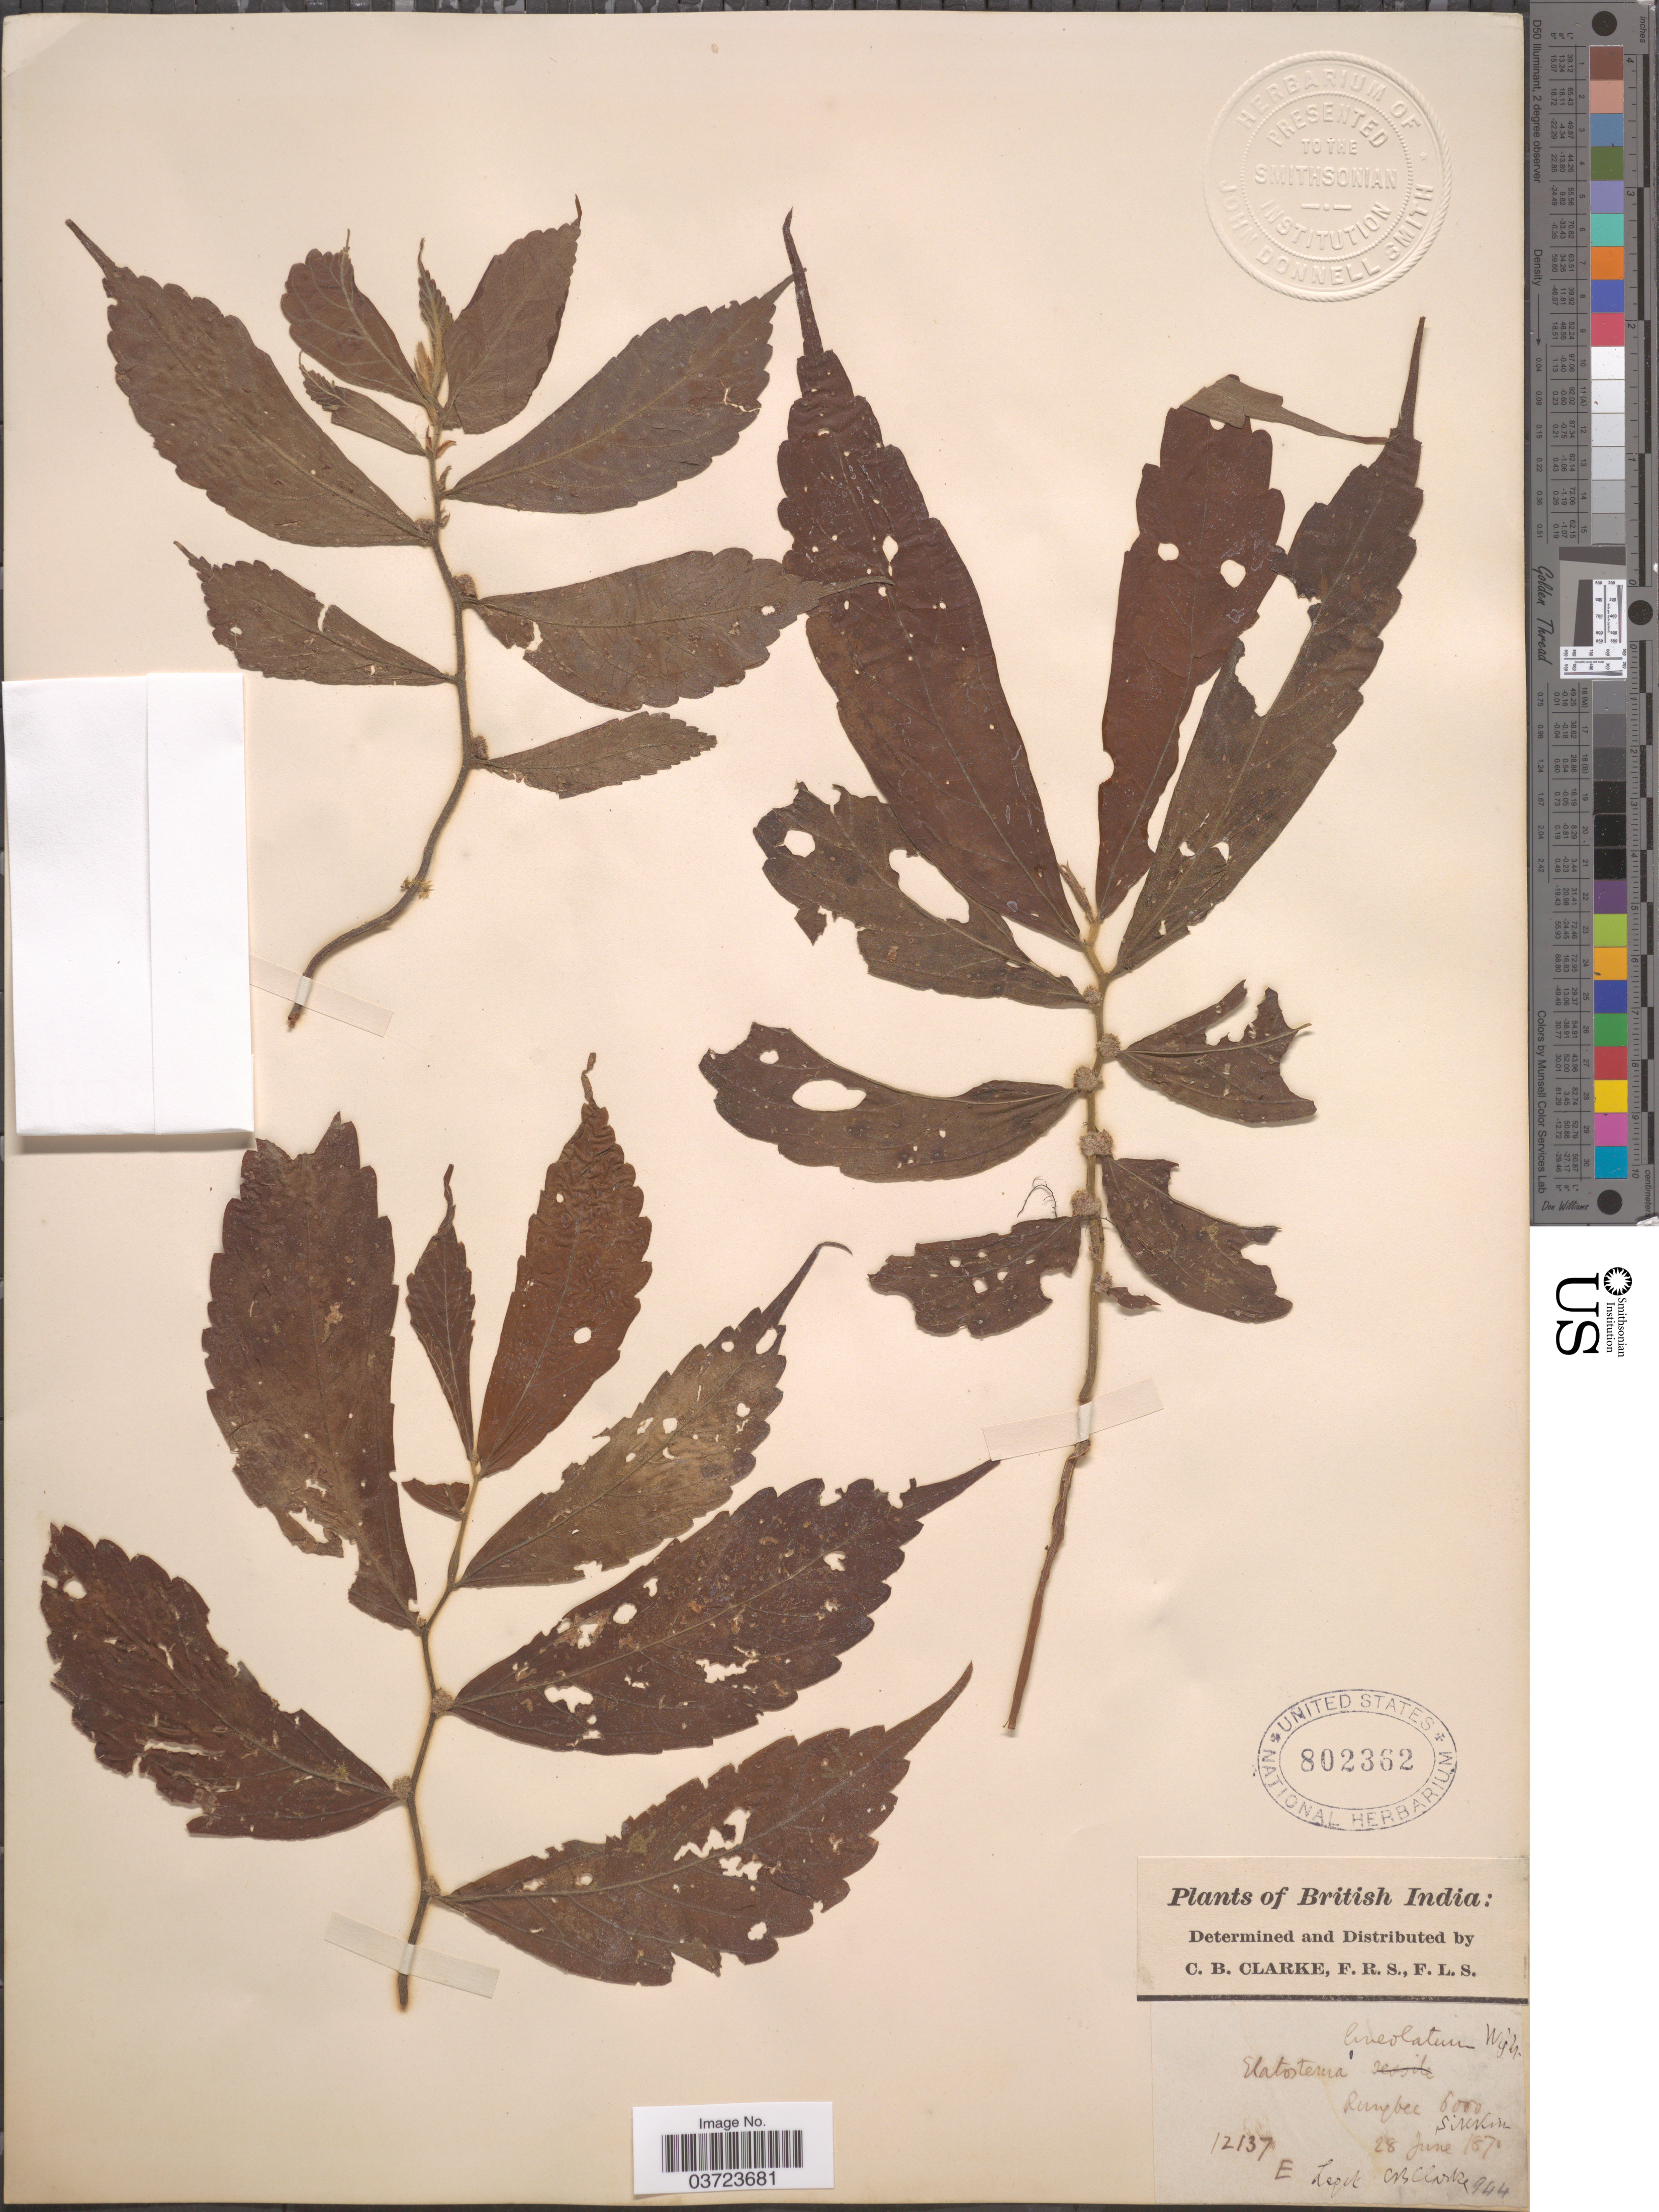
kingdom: Plantae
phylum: Tracheophyta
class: Magnoliopsida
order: Rosales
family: Urticaceae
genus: Elatostema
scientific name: Elatostema lineolatum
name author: Wight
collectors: C. B. Clarke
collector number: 12137 E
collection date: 1870-06-28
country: India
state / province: Sikkim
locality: British India. Rungbee.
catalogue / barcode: US 802362